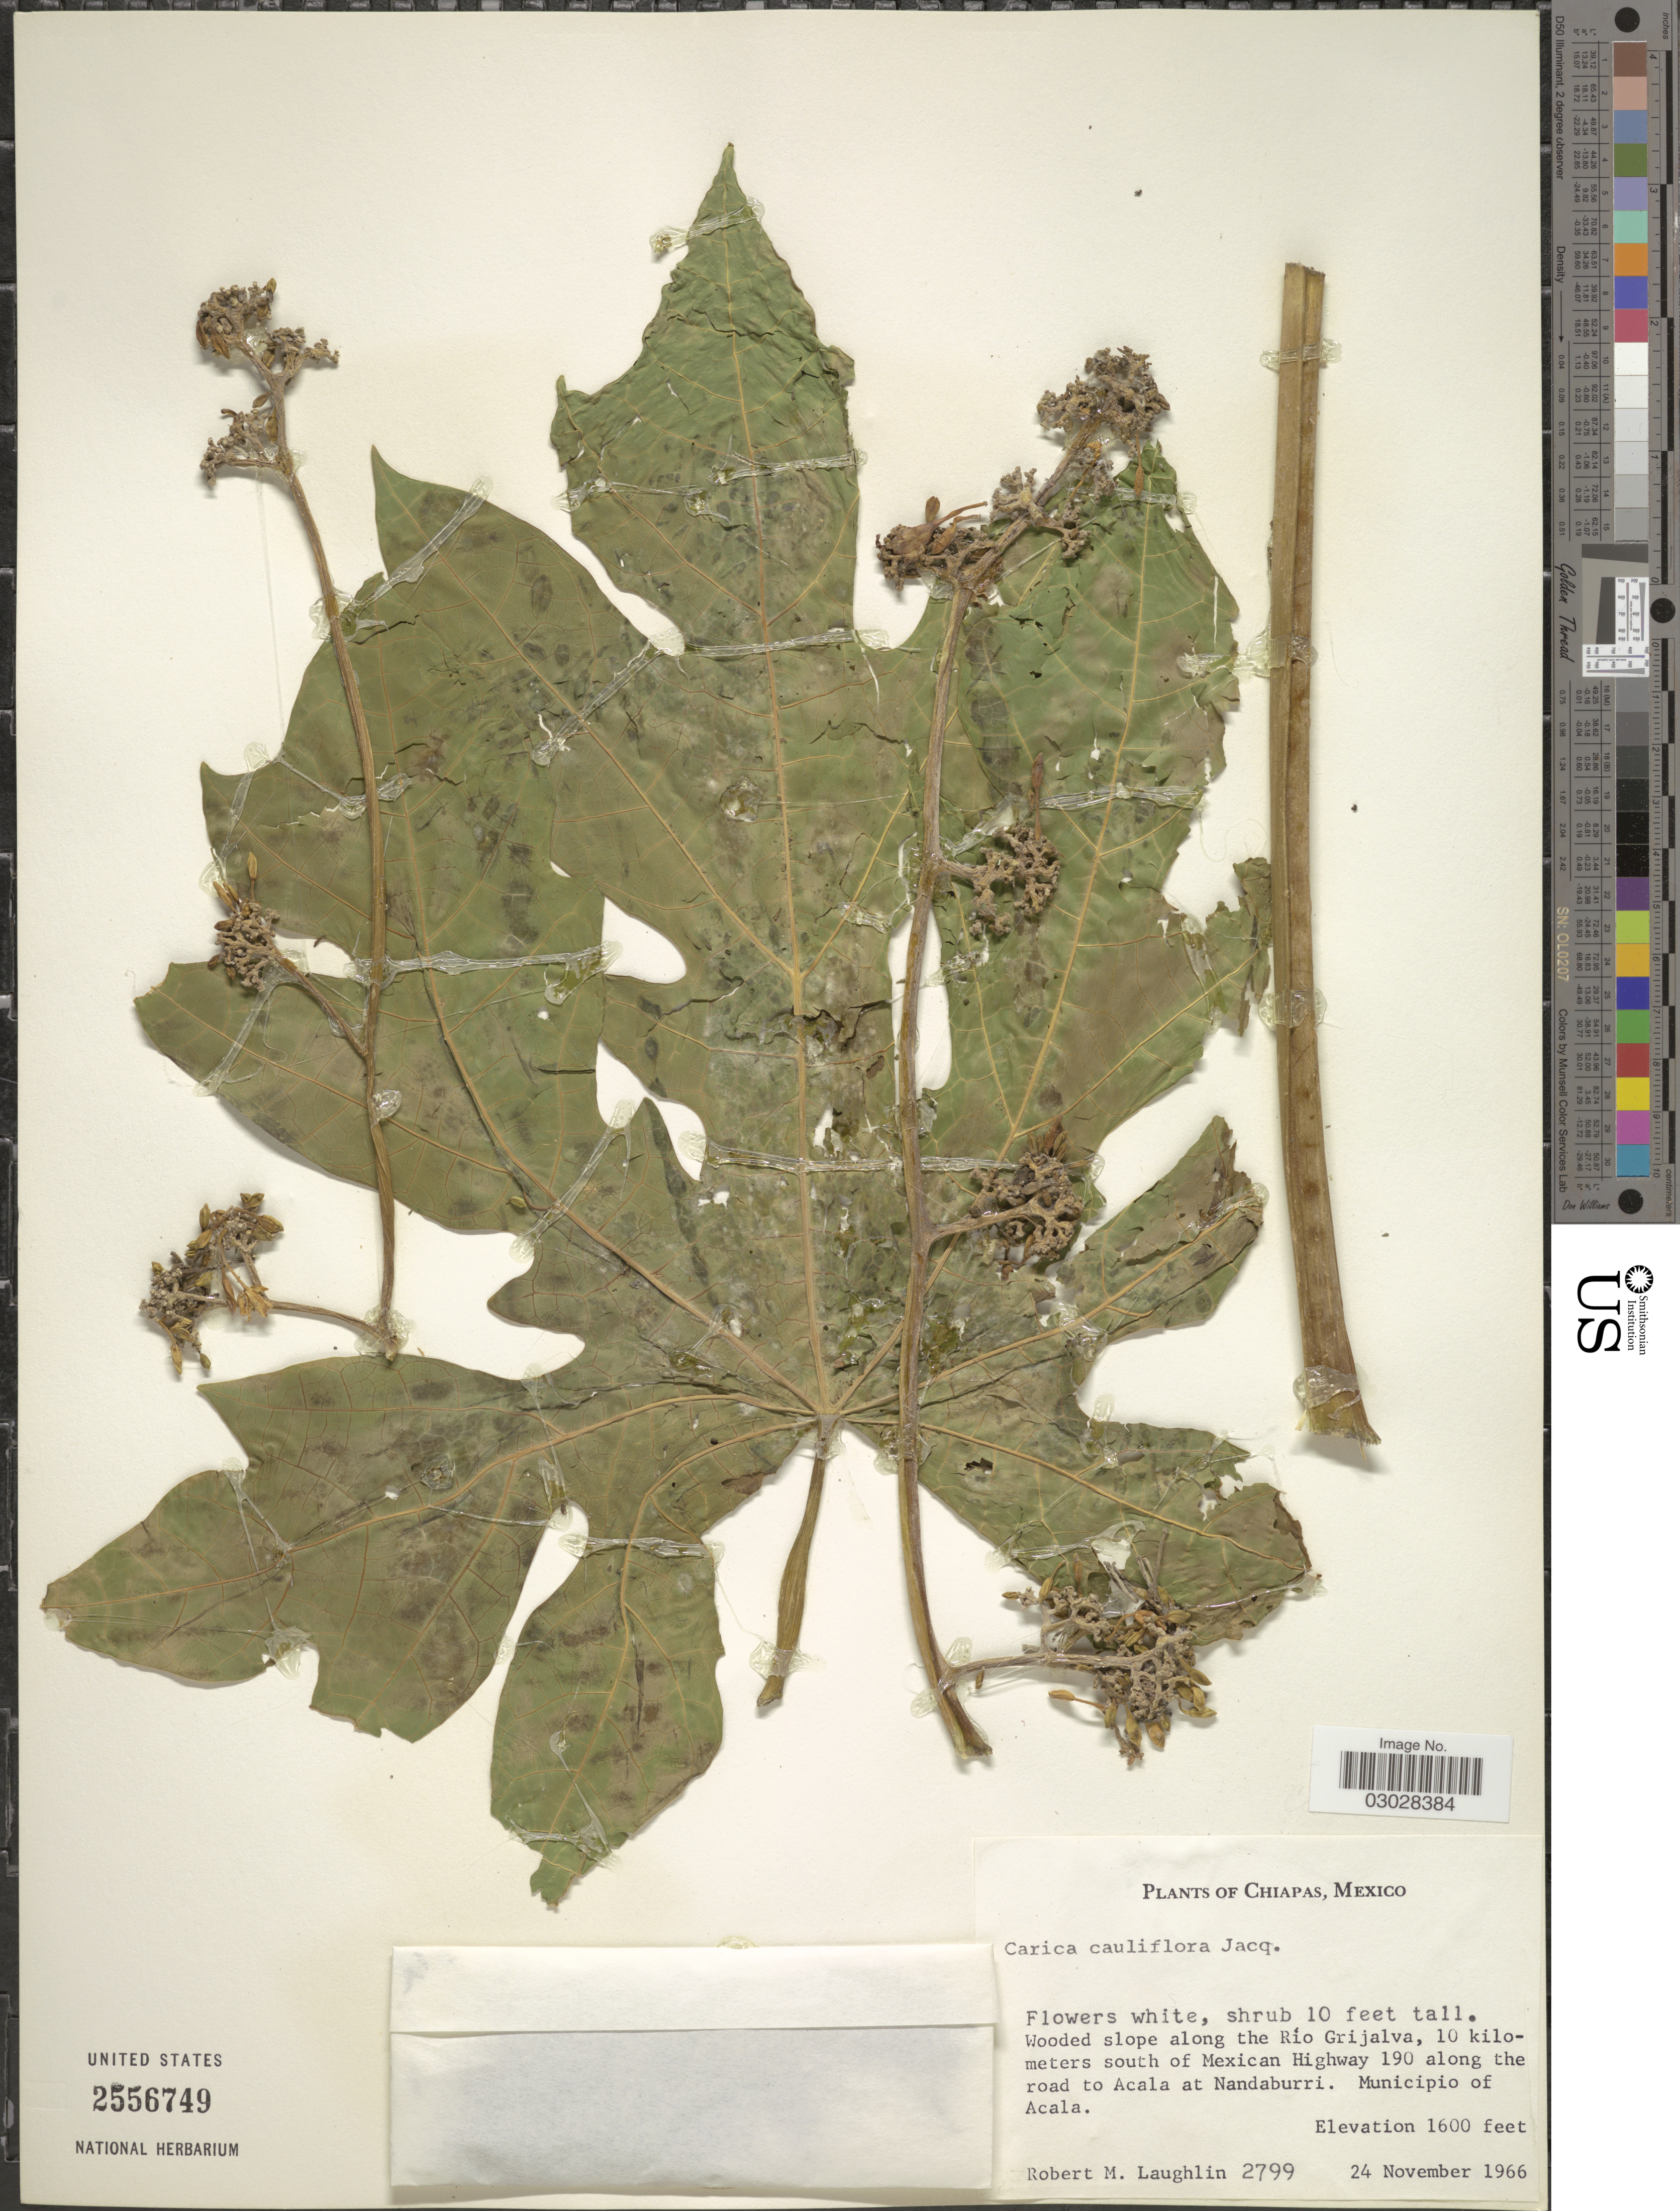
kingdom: Plantae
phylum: Tracheophyta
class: Magnoliopsida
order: Brassicales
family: Caricaceae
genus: Vasconcellea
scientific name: Vasconcellea cauliflora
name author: (Jacq.) A. DC.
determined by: Strong, M. T., (US), Smithsonian Institution - National Museum of Natural History (UNITED STATES)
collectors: R. M. Laughlin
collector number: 2799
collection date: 1966-11-24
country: Mexico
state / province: Chiapas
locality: Wooded slope along the Río Grijalva, 10 kilometers south of Mexican Highway 190, along the road to Acala at Nandaburri. Municipio of Acala.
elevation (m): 488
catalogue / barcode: US 2556749